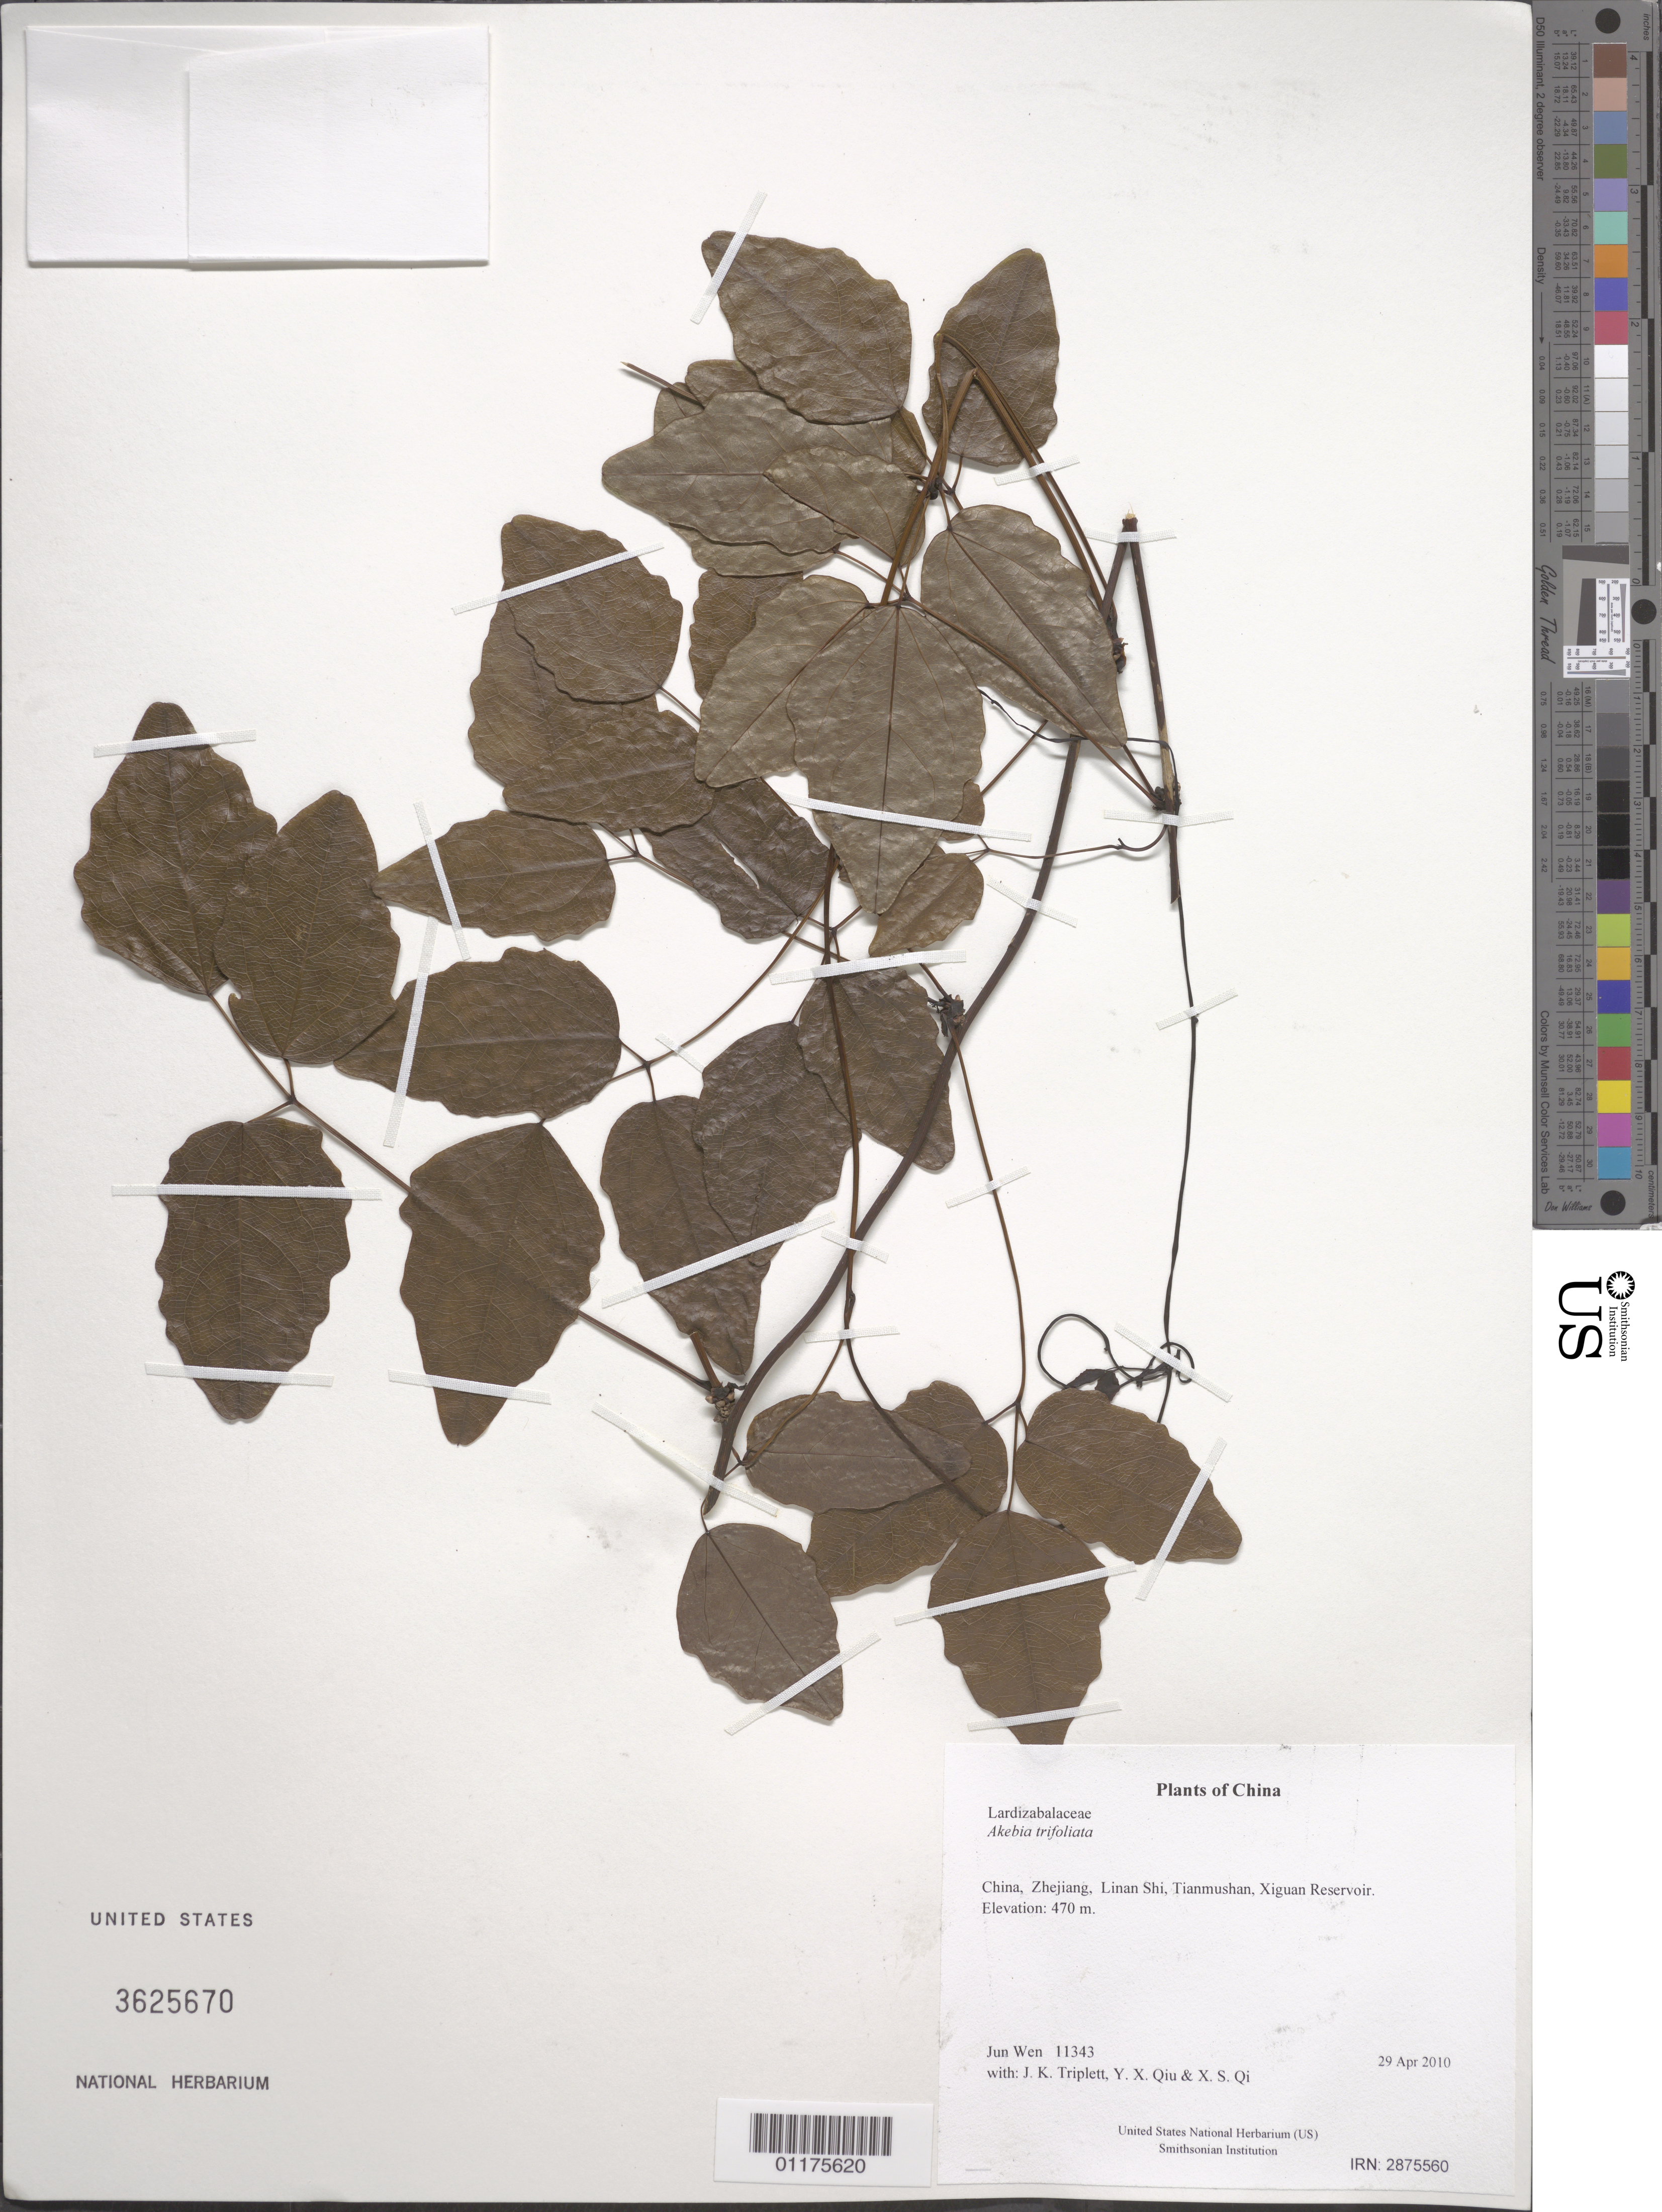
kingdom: Plantae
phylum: Tracheophyta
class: Magnoliopsida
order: Ranunculales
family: Lardizabalaceae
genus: Akebia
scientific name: Akebia trifoliata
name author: (Thunb.) Koidz.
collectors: J. Wen, J. K. Triplett, Y. X. Qiu & X. S. Qi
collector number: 11343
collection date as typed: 29 Apr 2010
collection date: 2010-04-29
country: China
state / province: Zhejiang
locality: Linan Shi, Tianmushan, Xiguan Reservoir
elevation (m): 470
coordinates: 30 20.754 N, 119 27.127 E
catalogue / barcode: US 3625670